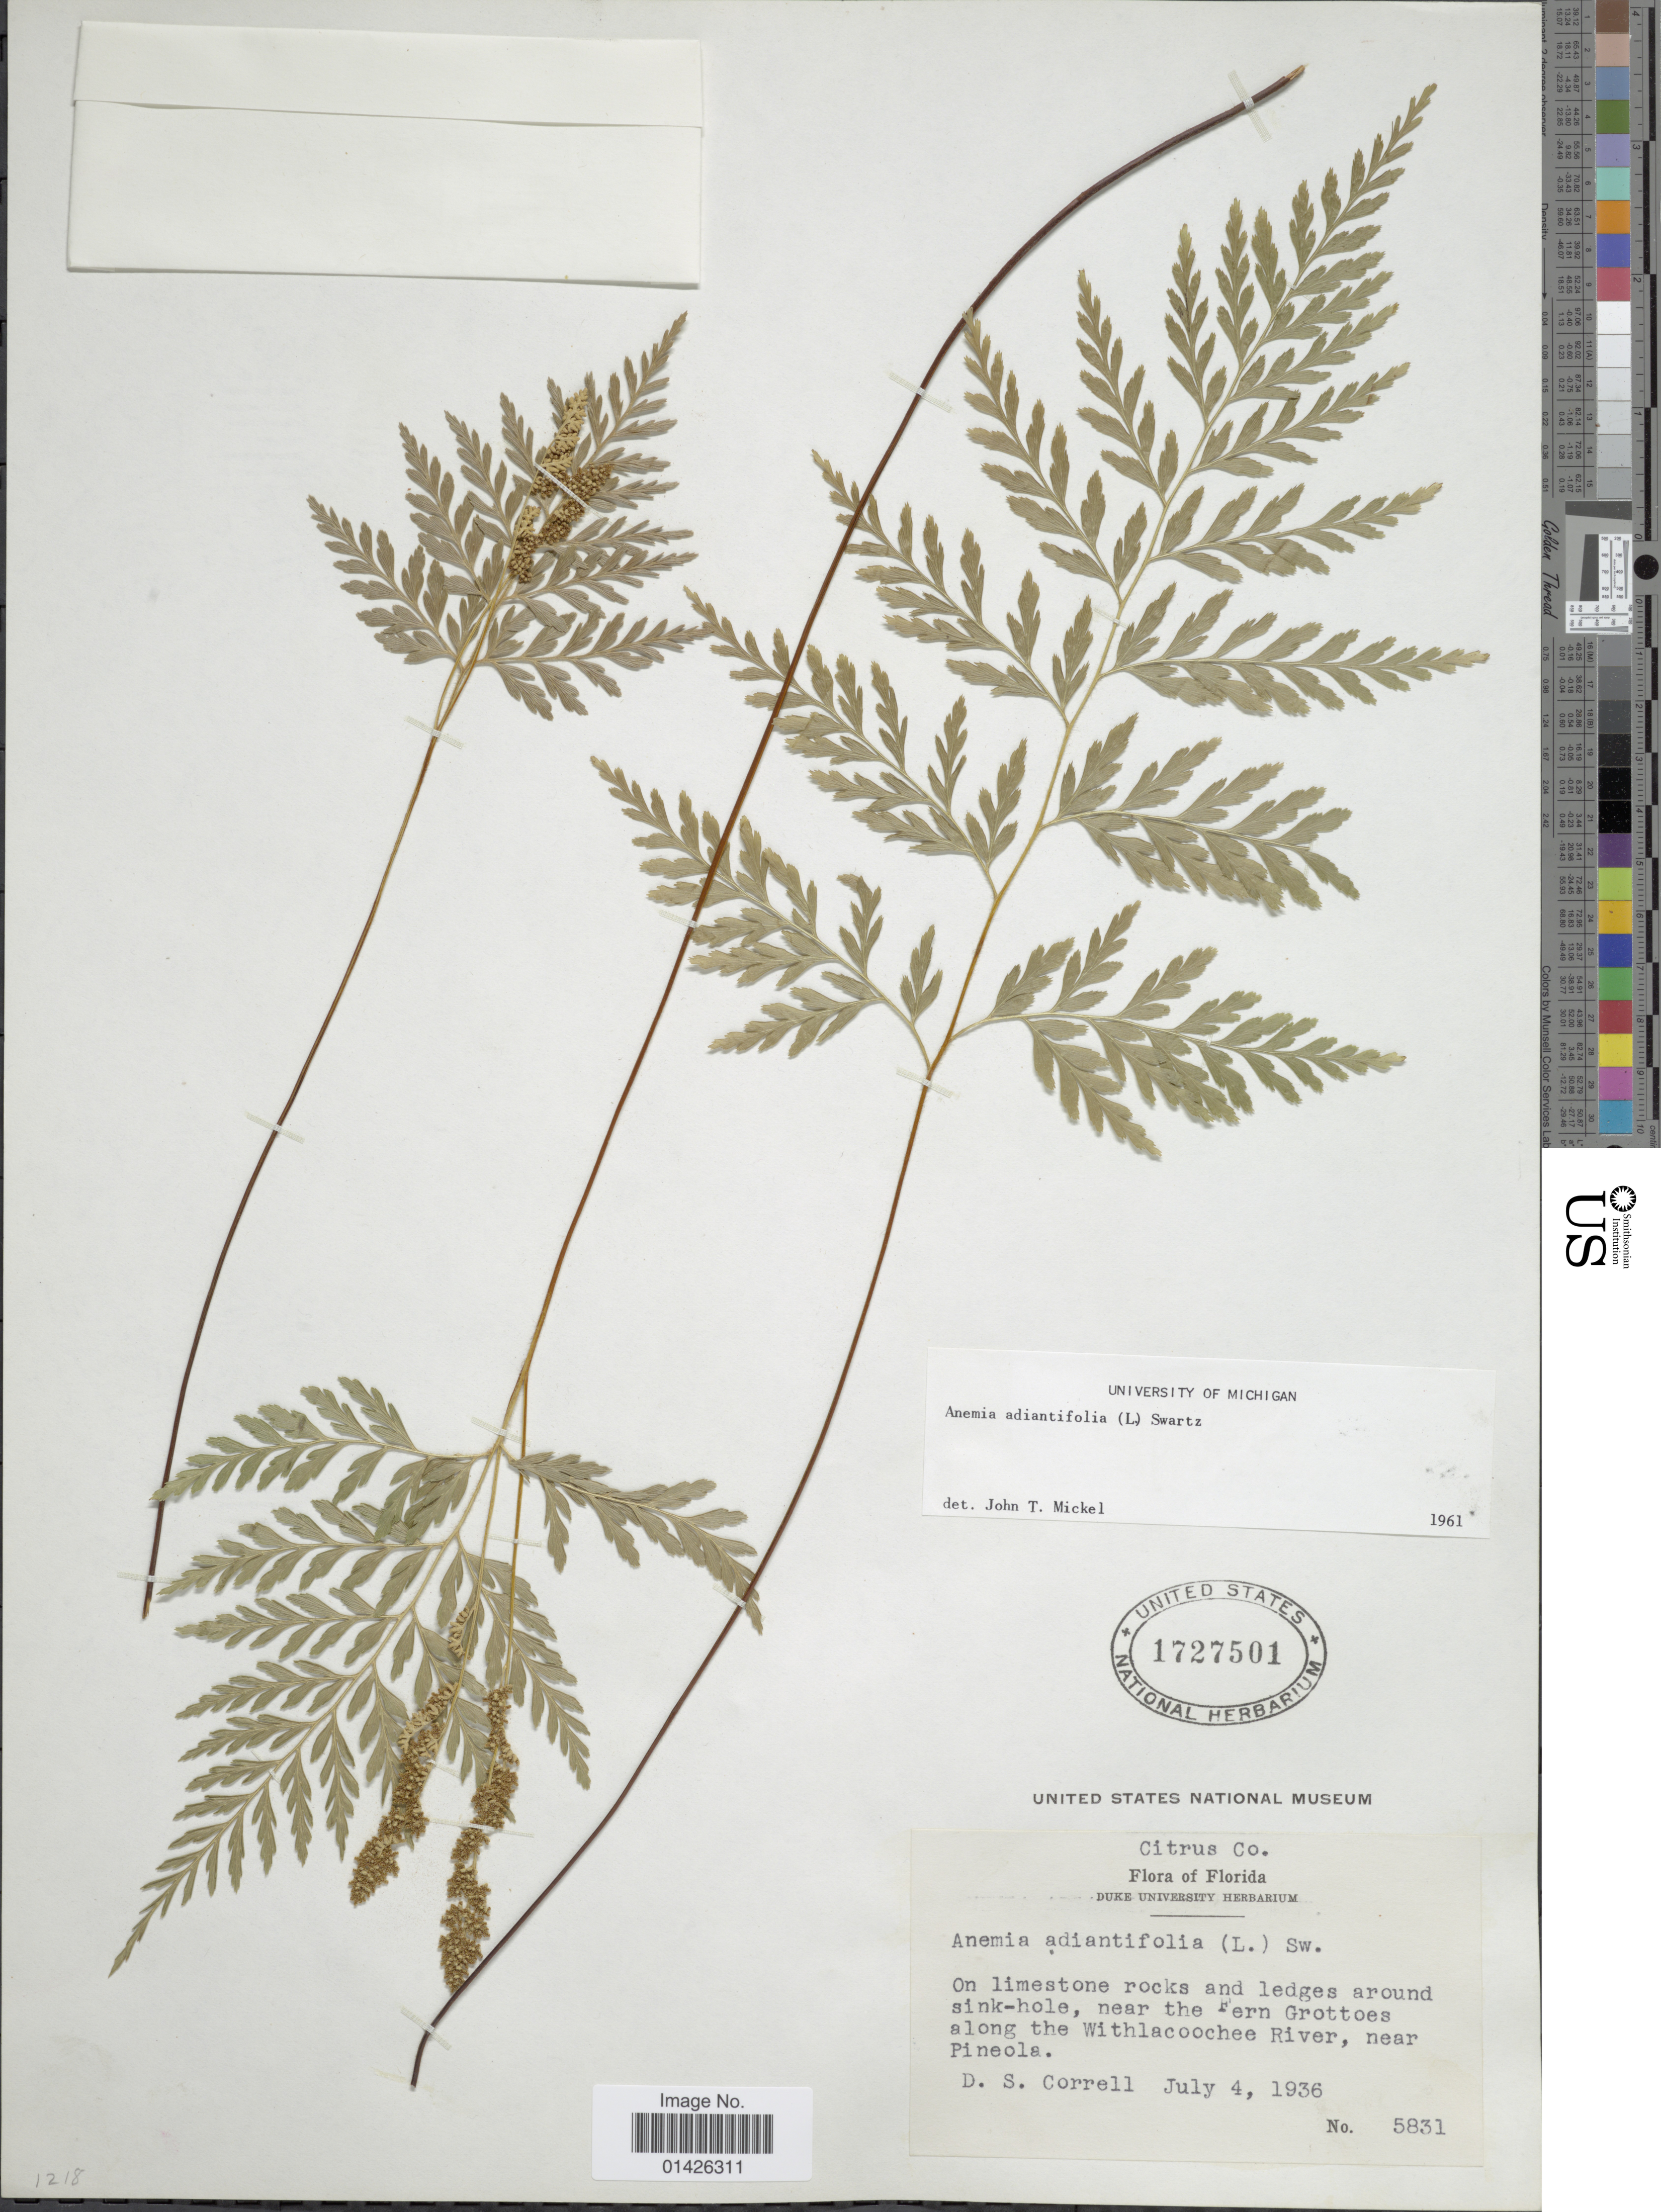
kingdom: Plantae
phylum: Tracheophyta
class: Polypodiopsida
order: Schizaeales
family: Anemiaceae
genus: Anemia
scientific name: Anemia adiantifolia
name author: (L.) Sw.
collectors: D. S. Correll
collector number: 5831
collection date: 1936-07-04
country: United States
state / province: Florida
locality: Citrus Co., near the Fern Grottoes along the Withlcoochee River, near Pineola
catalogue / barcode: US 1727501